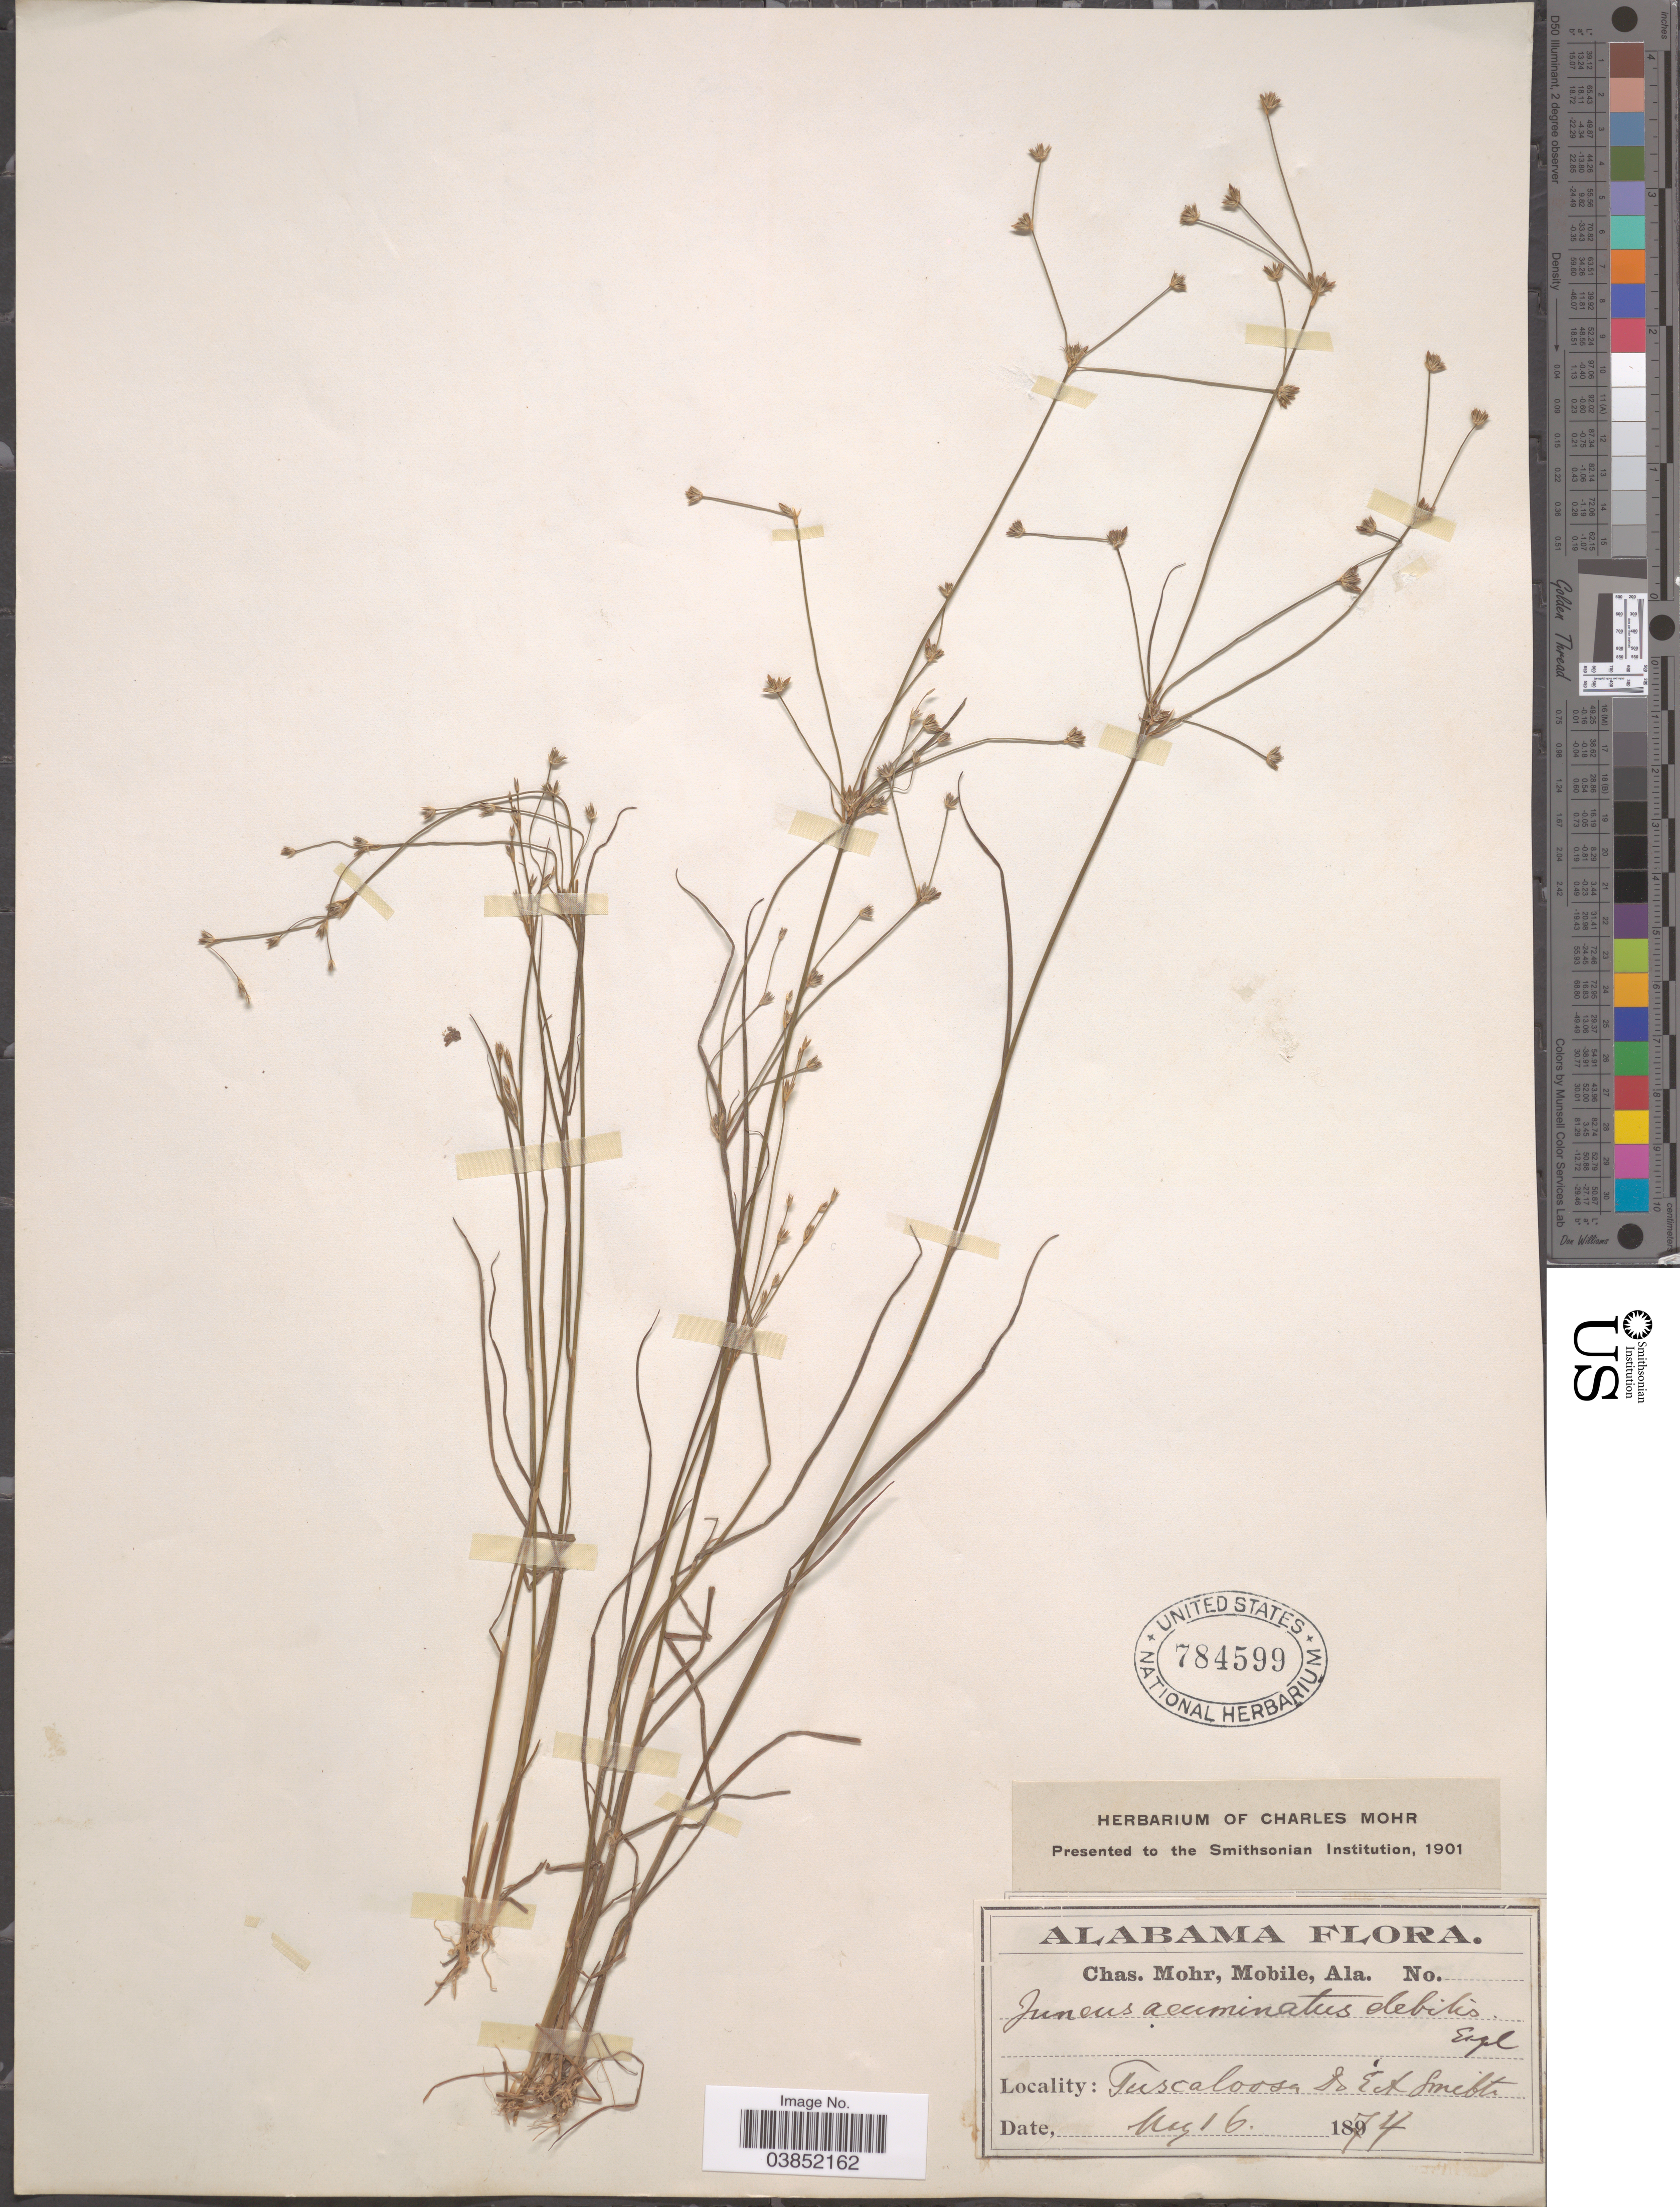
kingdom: Plantae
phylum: Tracheophyta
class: Liliopsida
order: Poales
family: Juncaceae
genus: Juncus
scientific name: Juncus debilis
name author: A. Gray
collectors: Mohr, C. T. (herbarium)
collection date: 1874-05-16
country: United States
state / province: Alabama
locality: Tuscaloosa [illegible text].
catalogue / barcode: US 784599